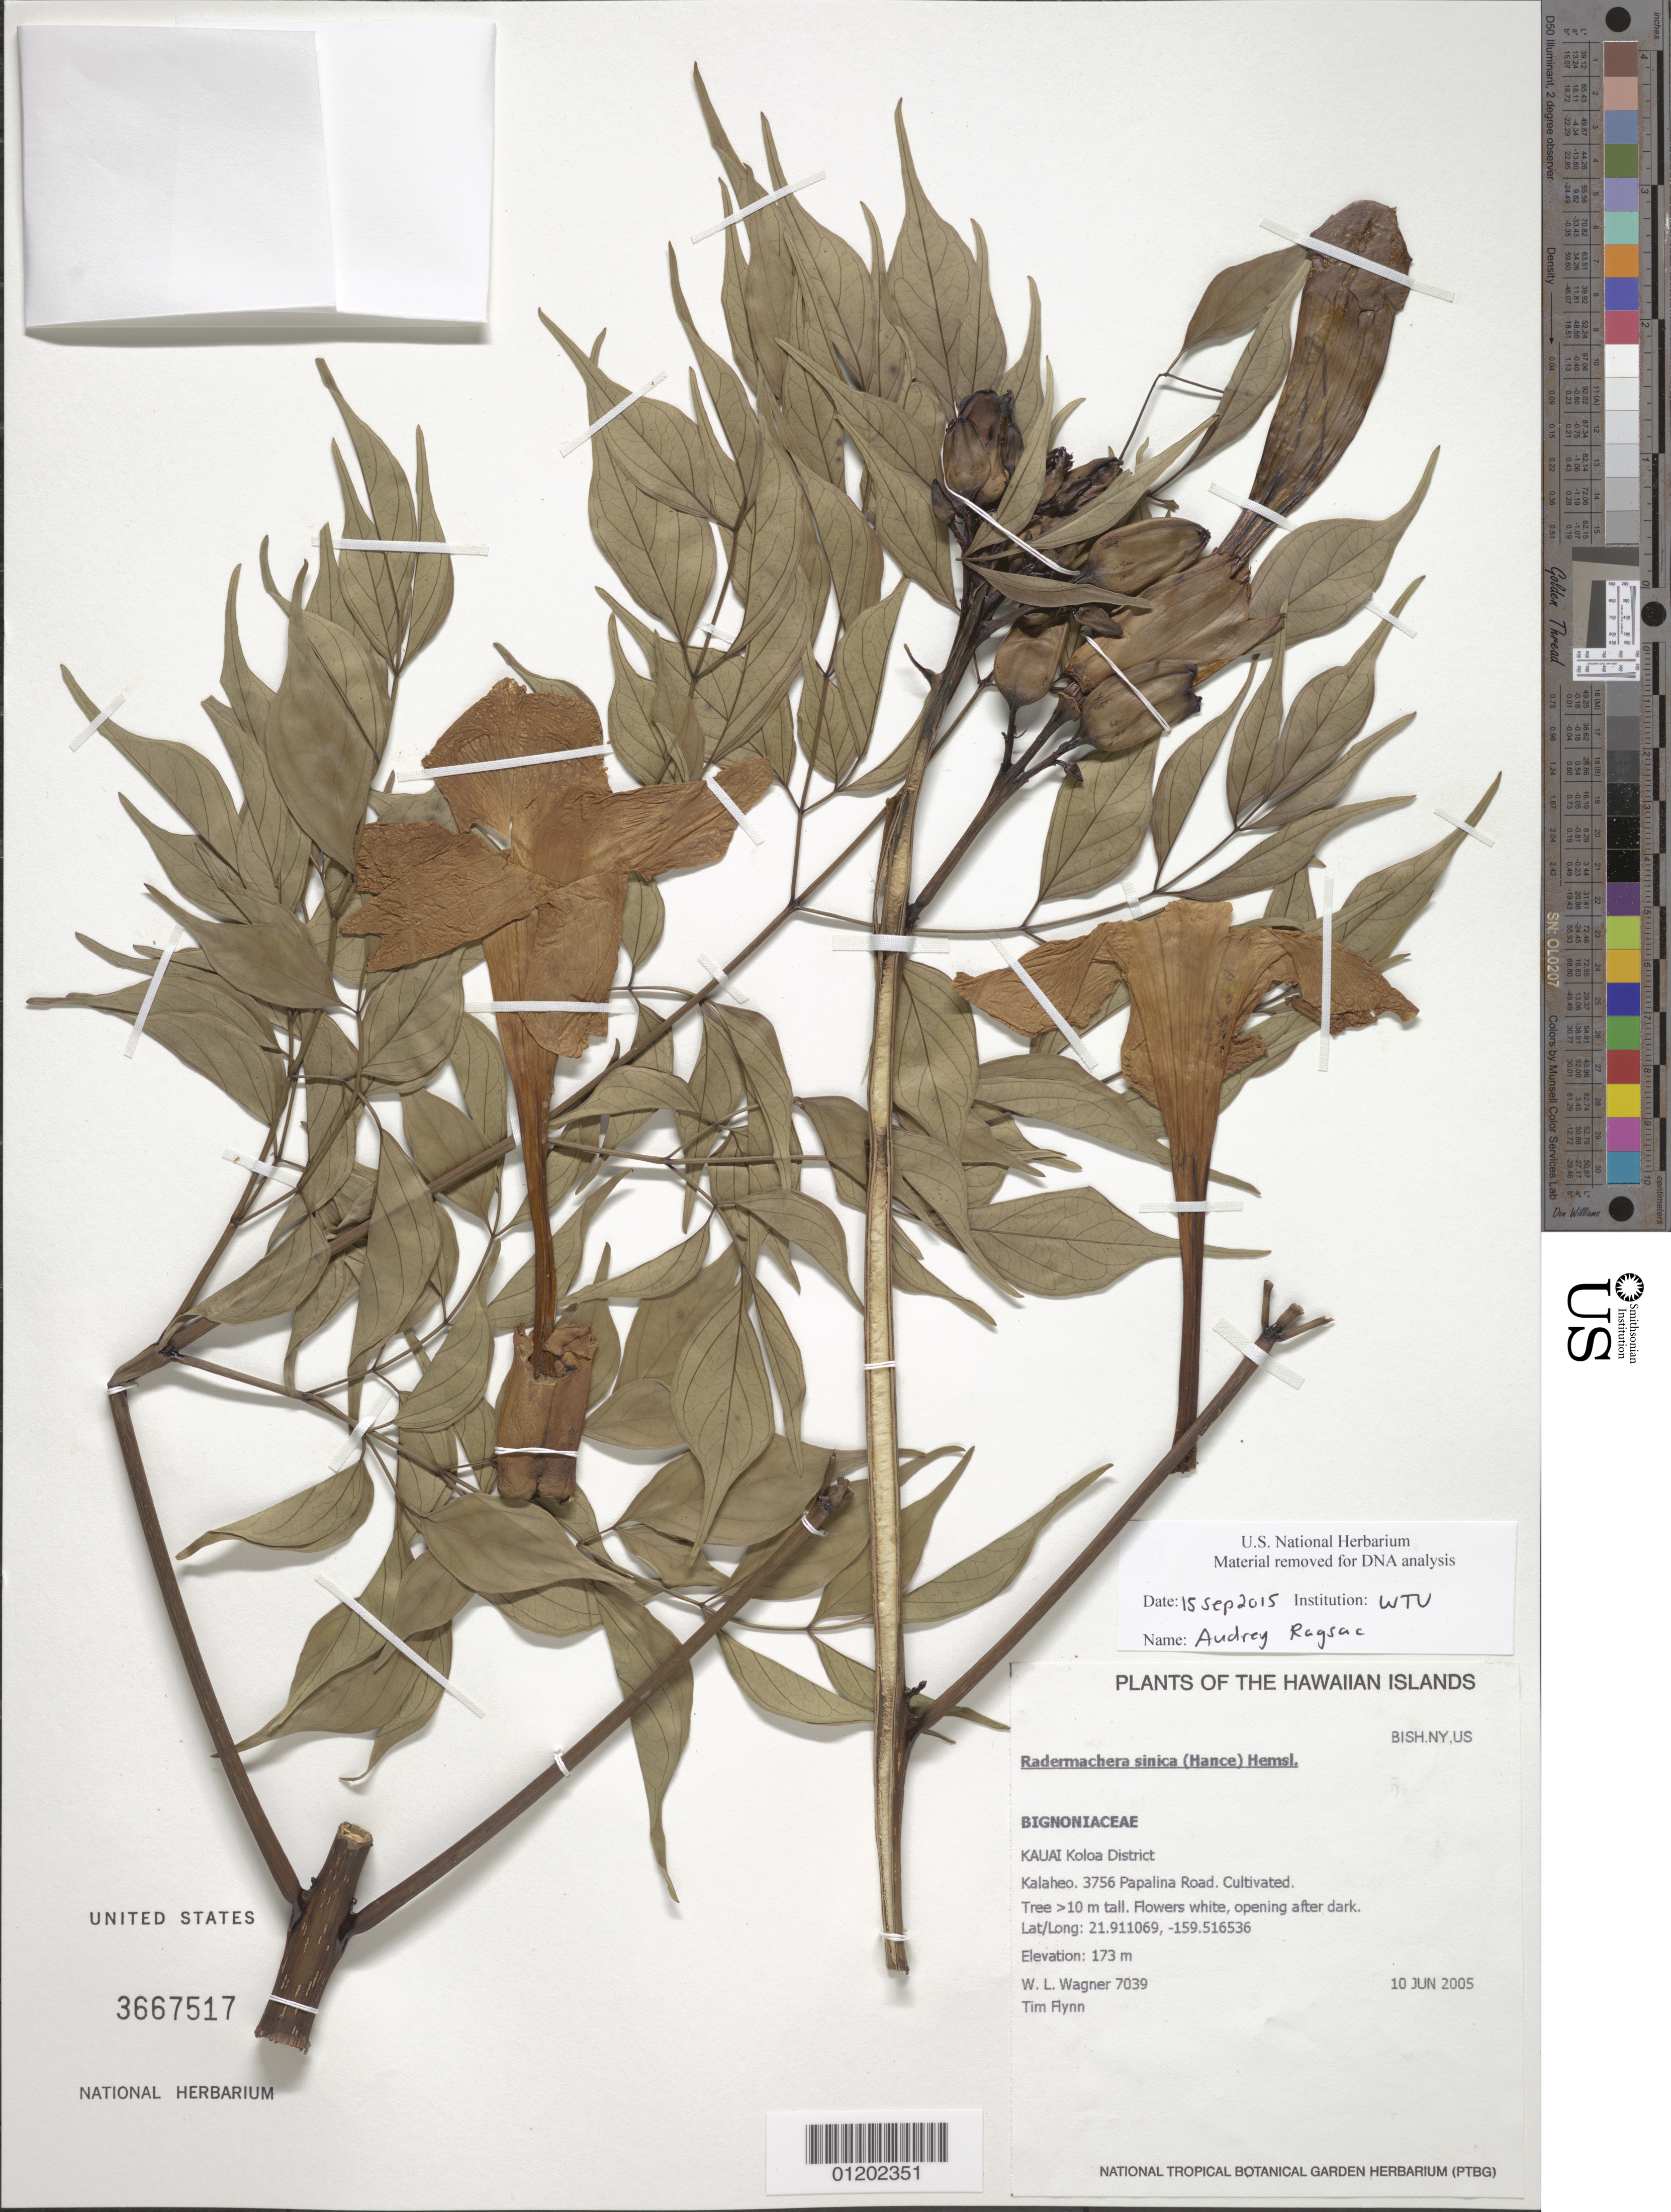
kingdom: Plantae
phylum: Tracheophyta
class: Magnoliopsida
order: Lamiales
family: Bignoniaceae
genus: Radermachera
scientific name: Radermachera sinica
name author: (Hance) Hemsl.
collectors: W. L. Wagner & T. W. Flynn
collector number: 7039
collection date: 2005-06-10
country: United States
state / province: Hawaii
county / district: Kauai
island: Kaua'i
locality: Koloa District, Kalaheo, 3756 Papalina Road.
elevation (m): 173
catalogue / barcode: US 3667517